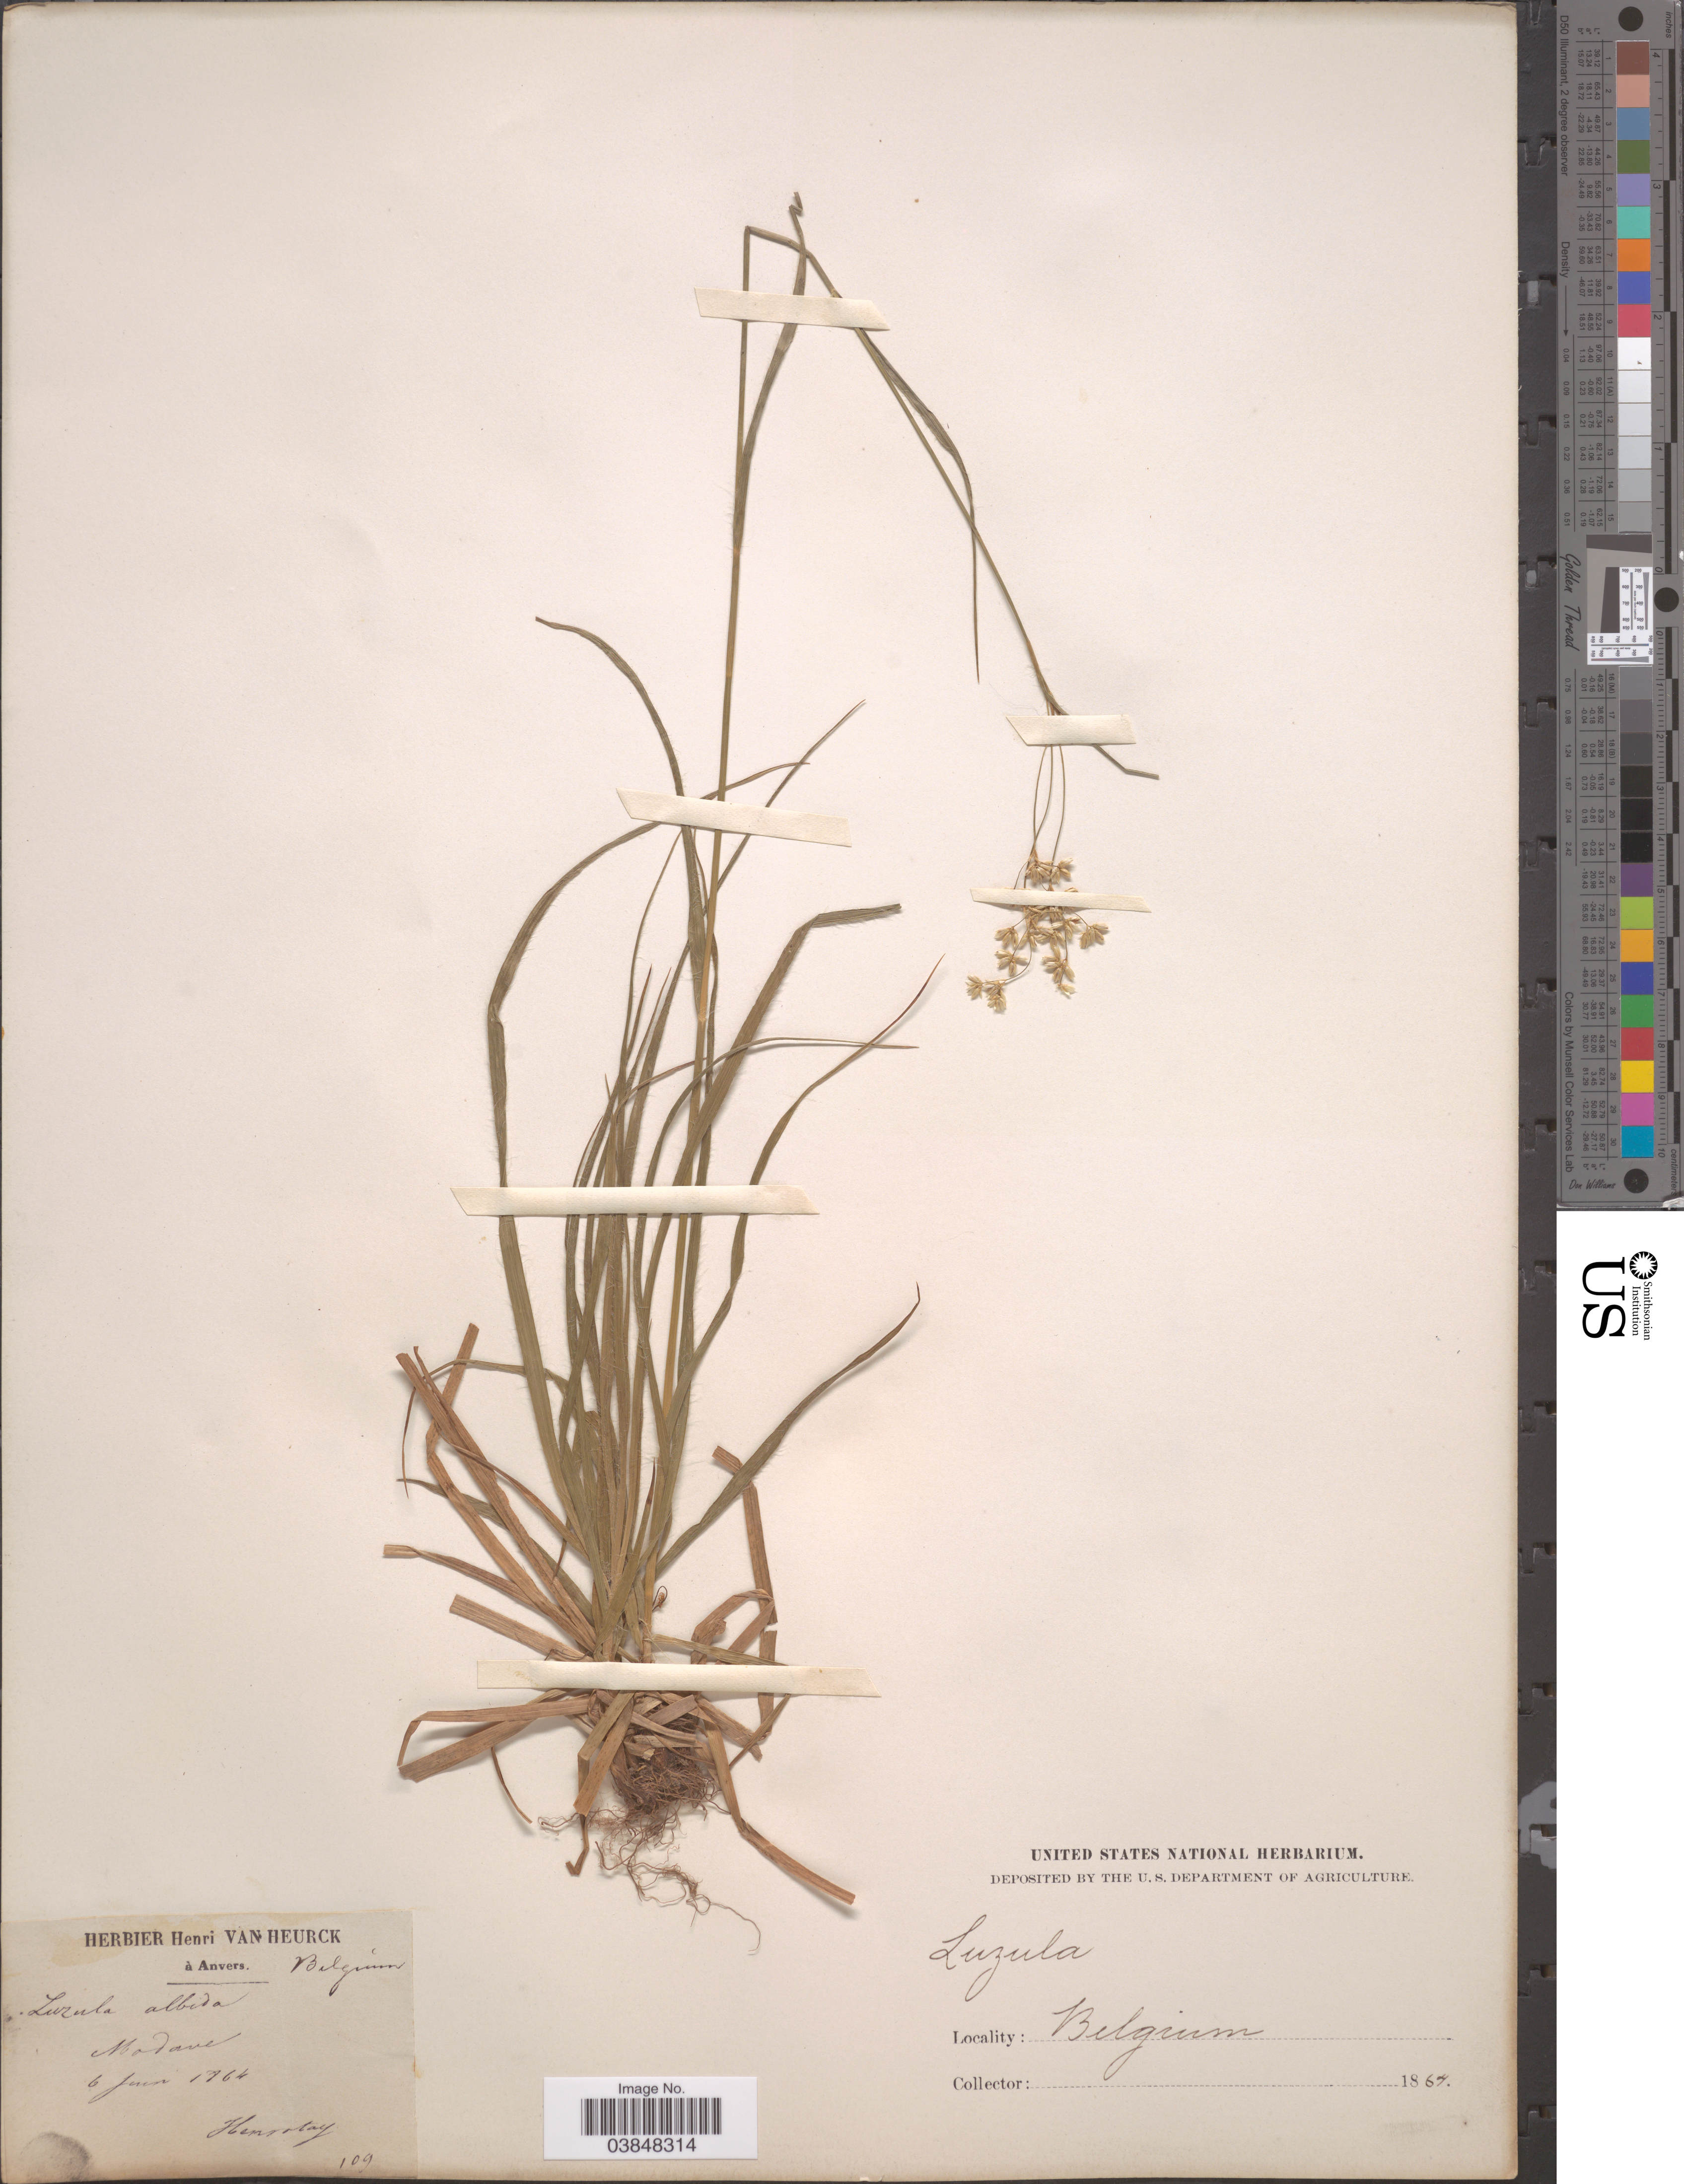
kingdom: Plantae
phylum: Tracheophyta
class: Liliopsida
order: Poales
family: Juncaceae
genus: Luzula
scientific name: Luzula sp.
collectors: ex Herb Henri van Heurck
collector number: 109?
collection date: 1864-06-06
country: Belgium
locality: À Anvers. Modave.